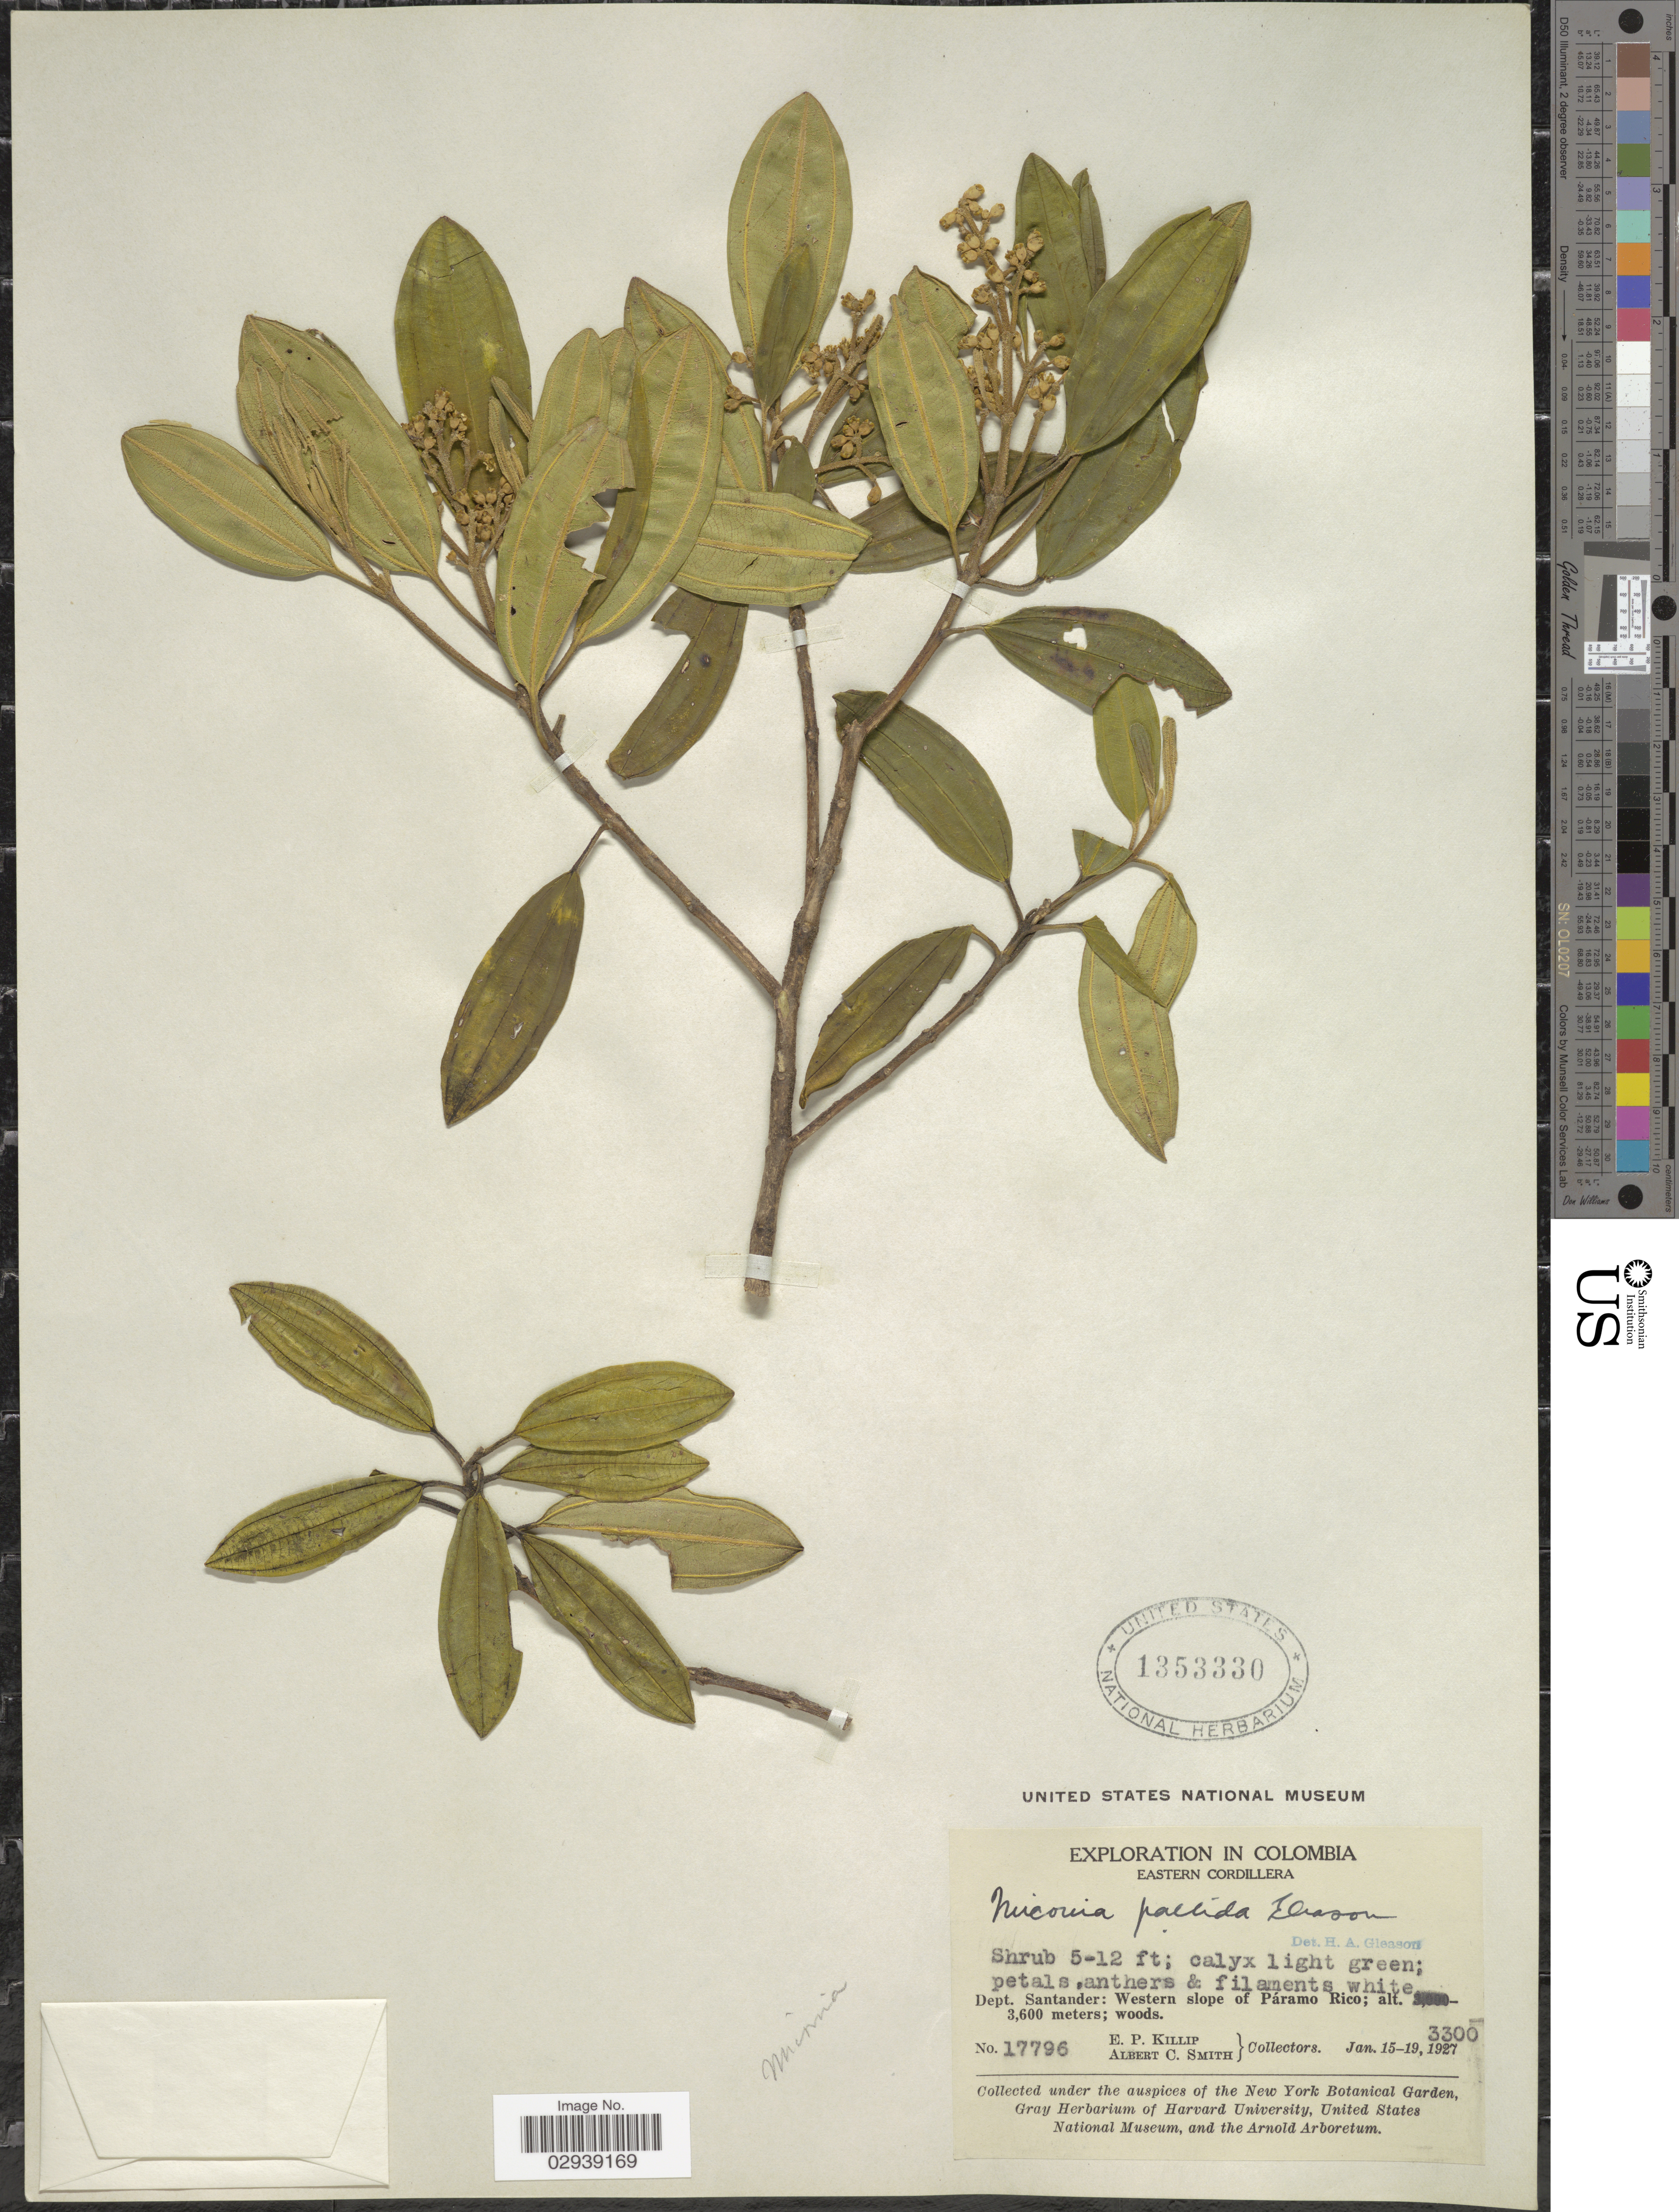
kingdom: Plantae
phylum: Tracheophyta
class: Magnoliopsida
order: Myrtales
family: Melastomataceae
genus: Miconia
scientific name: Miconia elaeoides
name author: Naudin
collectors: E. P. Killip & A. C. Smith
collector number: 17796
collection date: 1927-01-15/1927-01-19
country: Colombia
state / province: Santander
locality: Eastern Cordillera. Dept. Santander: Western slope of Páramo Rico.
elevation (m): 3300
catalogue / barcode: US 1353330